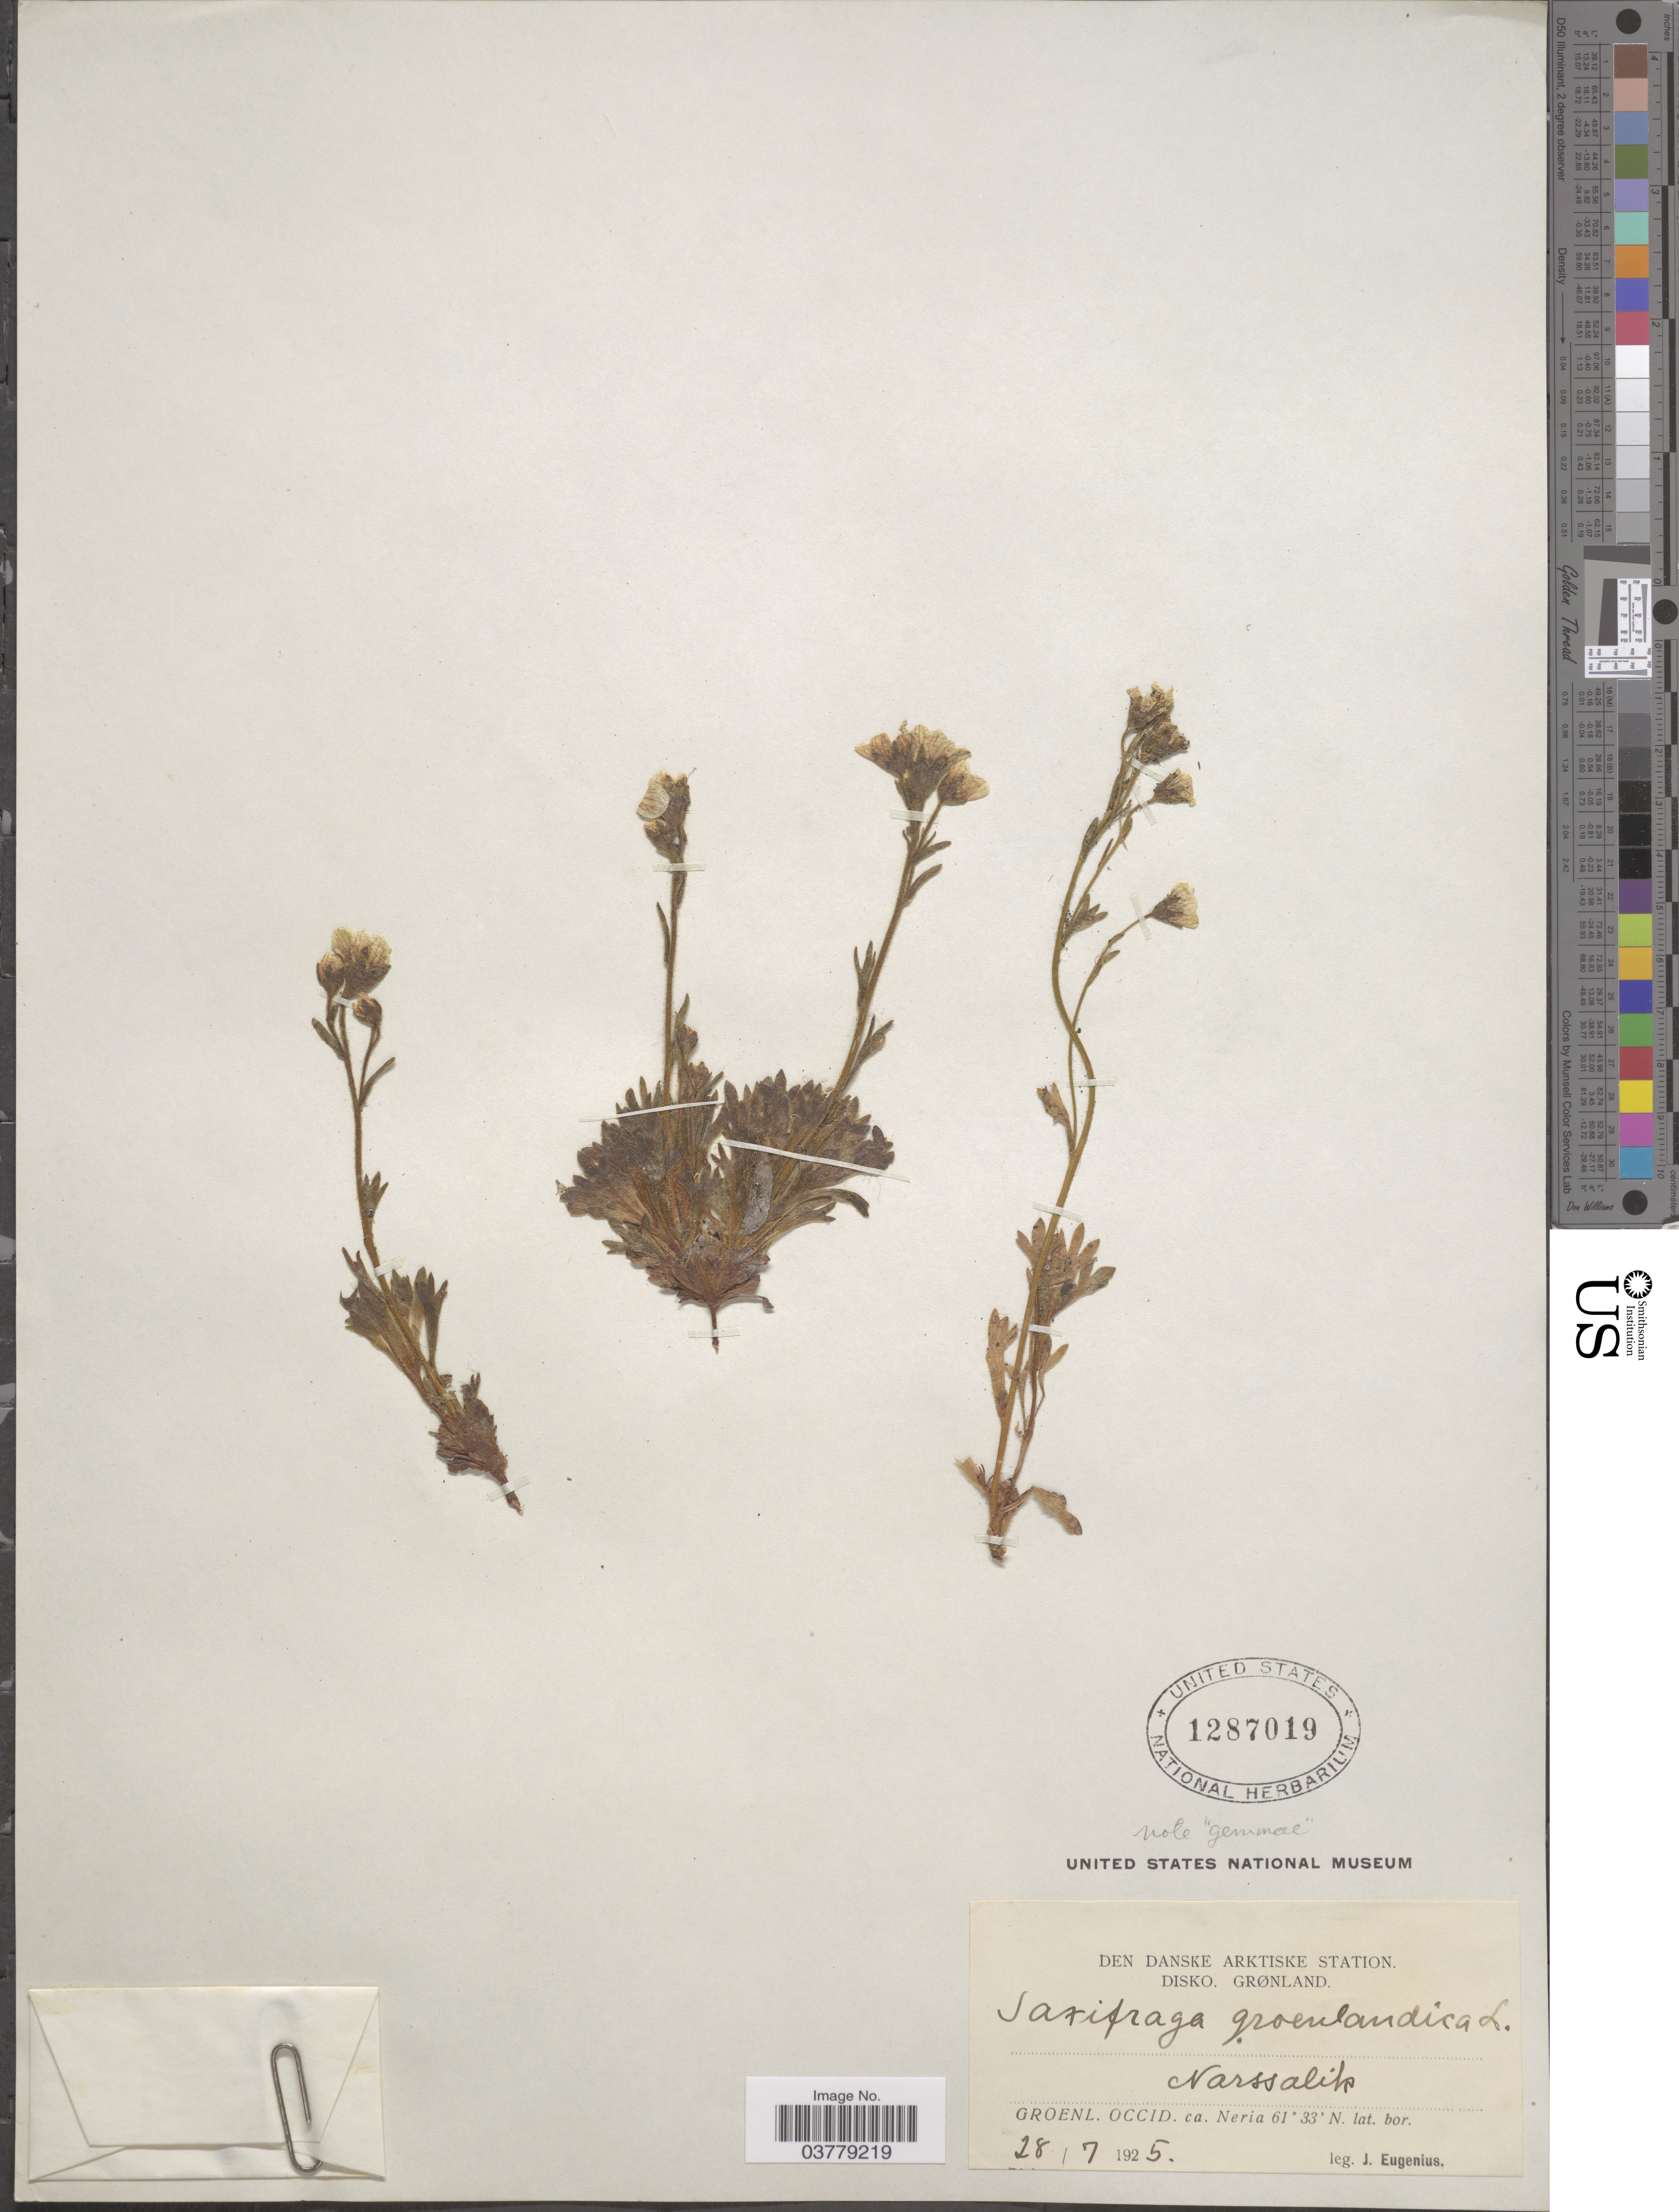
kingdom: Plantae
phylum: Tracheophyta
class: Magnoliopsida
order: Saxifragales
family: Saxifragaceae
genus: Saxifraga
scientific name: Saxifraga groenlandica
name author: L.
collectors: J. Eugenius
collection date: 1925-07-28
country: Greenland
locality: Den Danske Arktiske Station. Disko, Grønland. Groenl. Occid. ca Neria.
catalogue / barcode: US 1287019